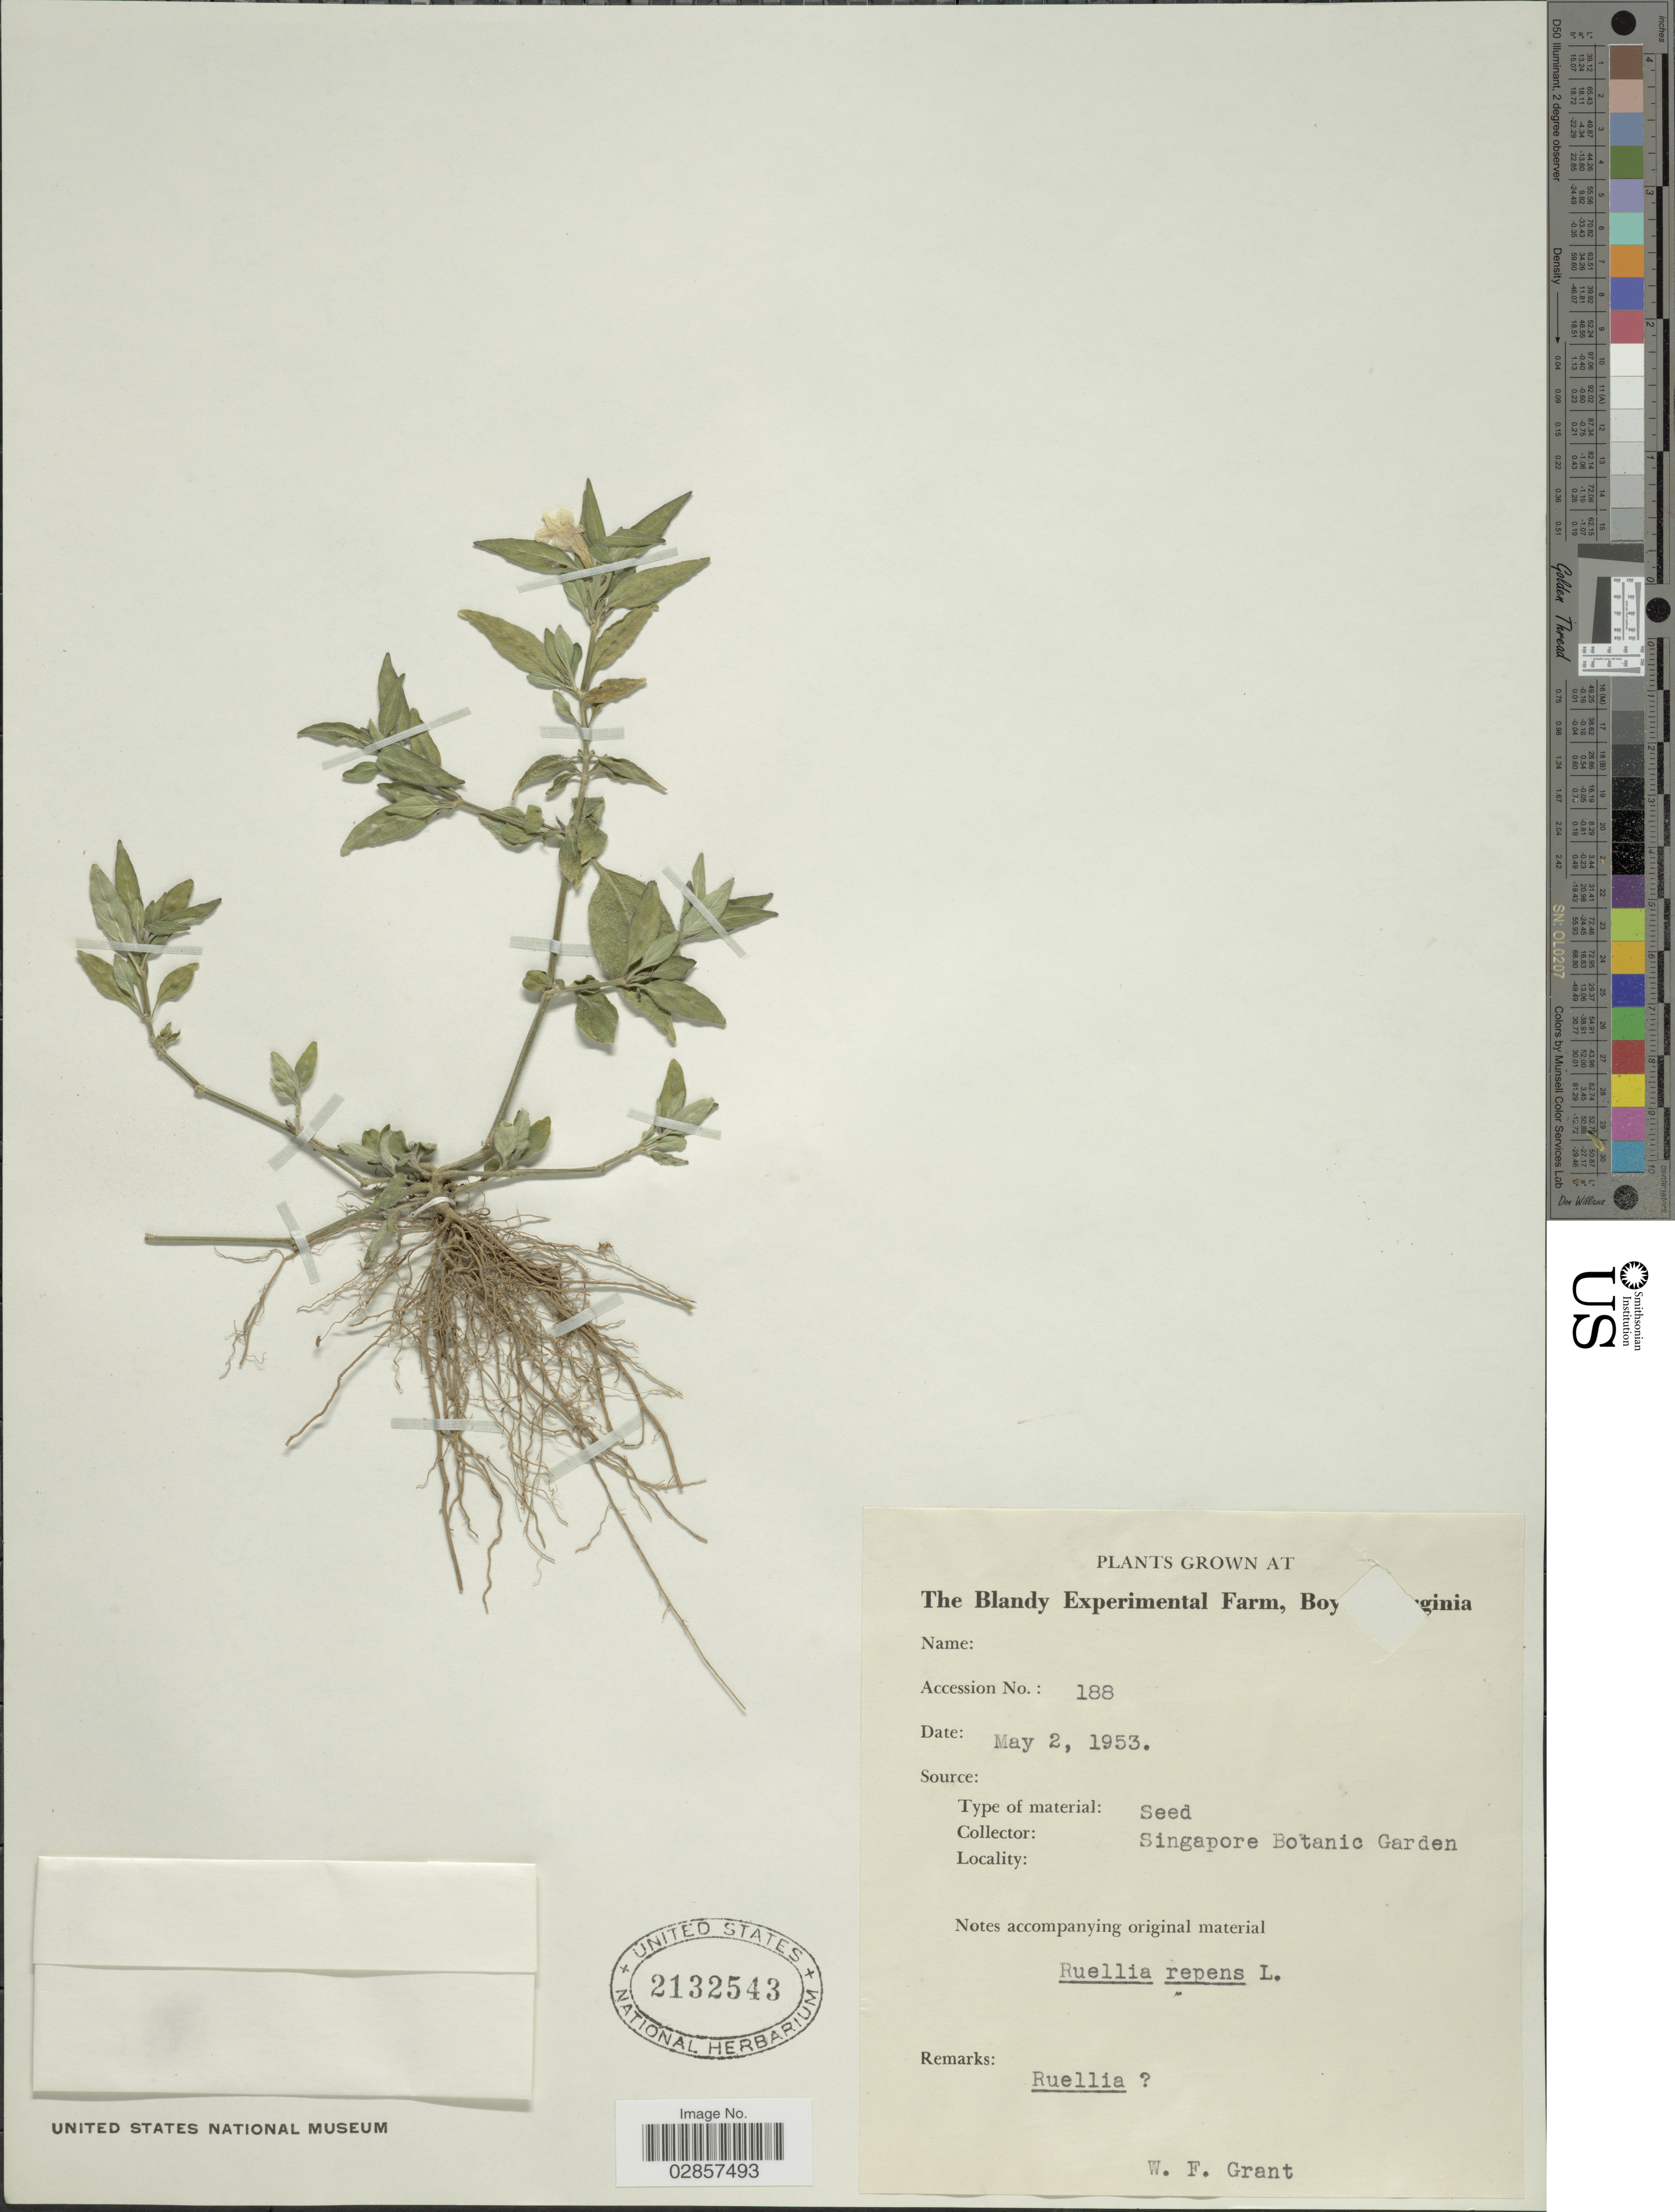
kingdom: Plantae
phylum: Tracheophyta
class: Magnoliopsida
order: Lamiales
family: Acanthaceae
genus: Ruellia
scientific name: Ruellia repens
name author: L.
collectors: Singapore Botanic Gardens & W. Grant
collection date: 1953-05-02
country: United States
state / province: Virginia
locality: The Blandy Experimental Farm, Boyce, Virginia.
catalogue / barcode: US 2132543